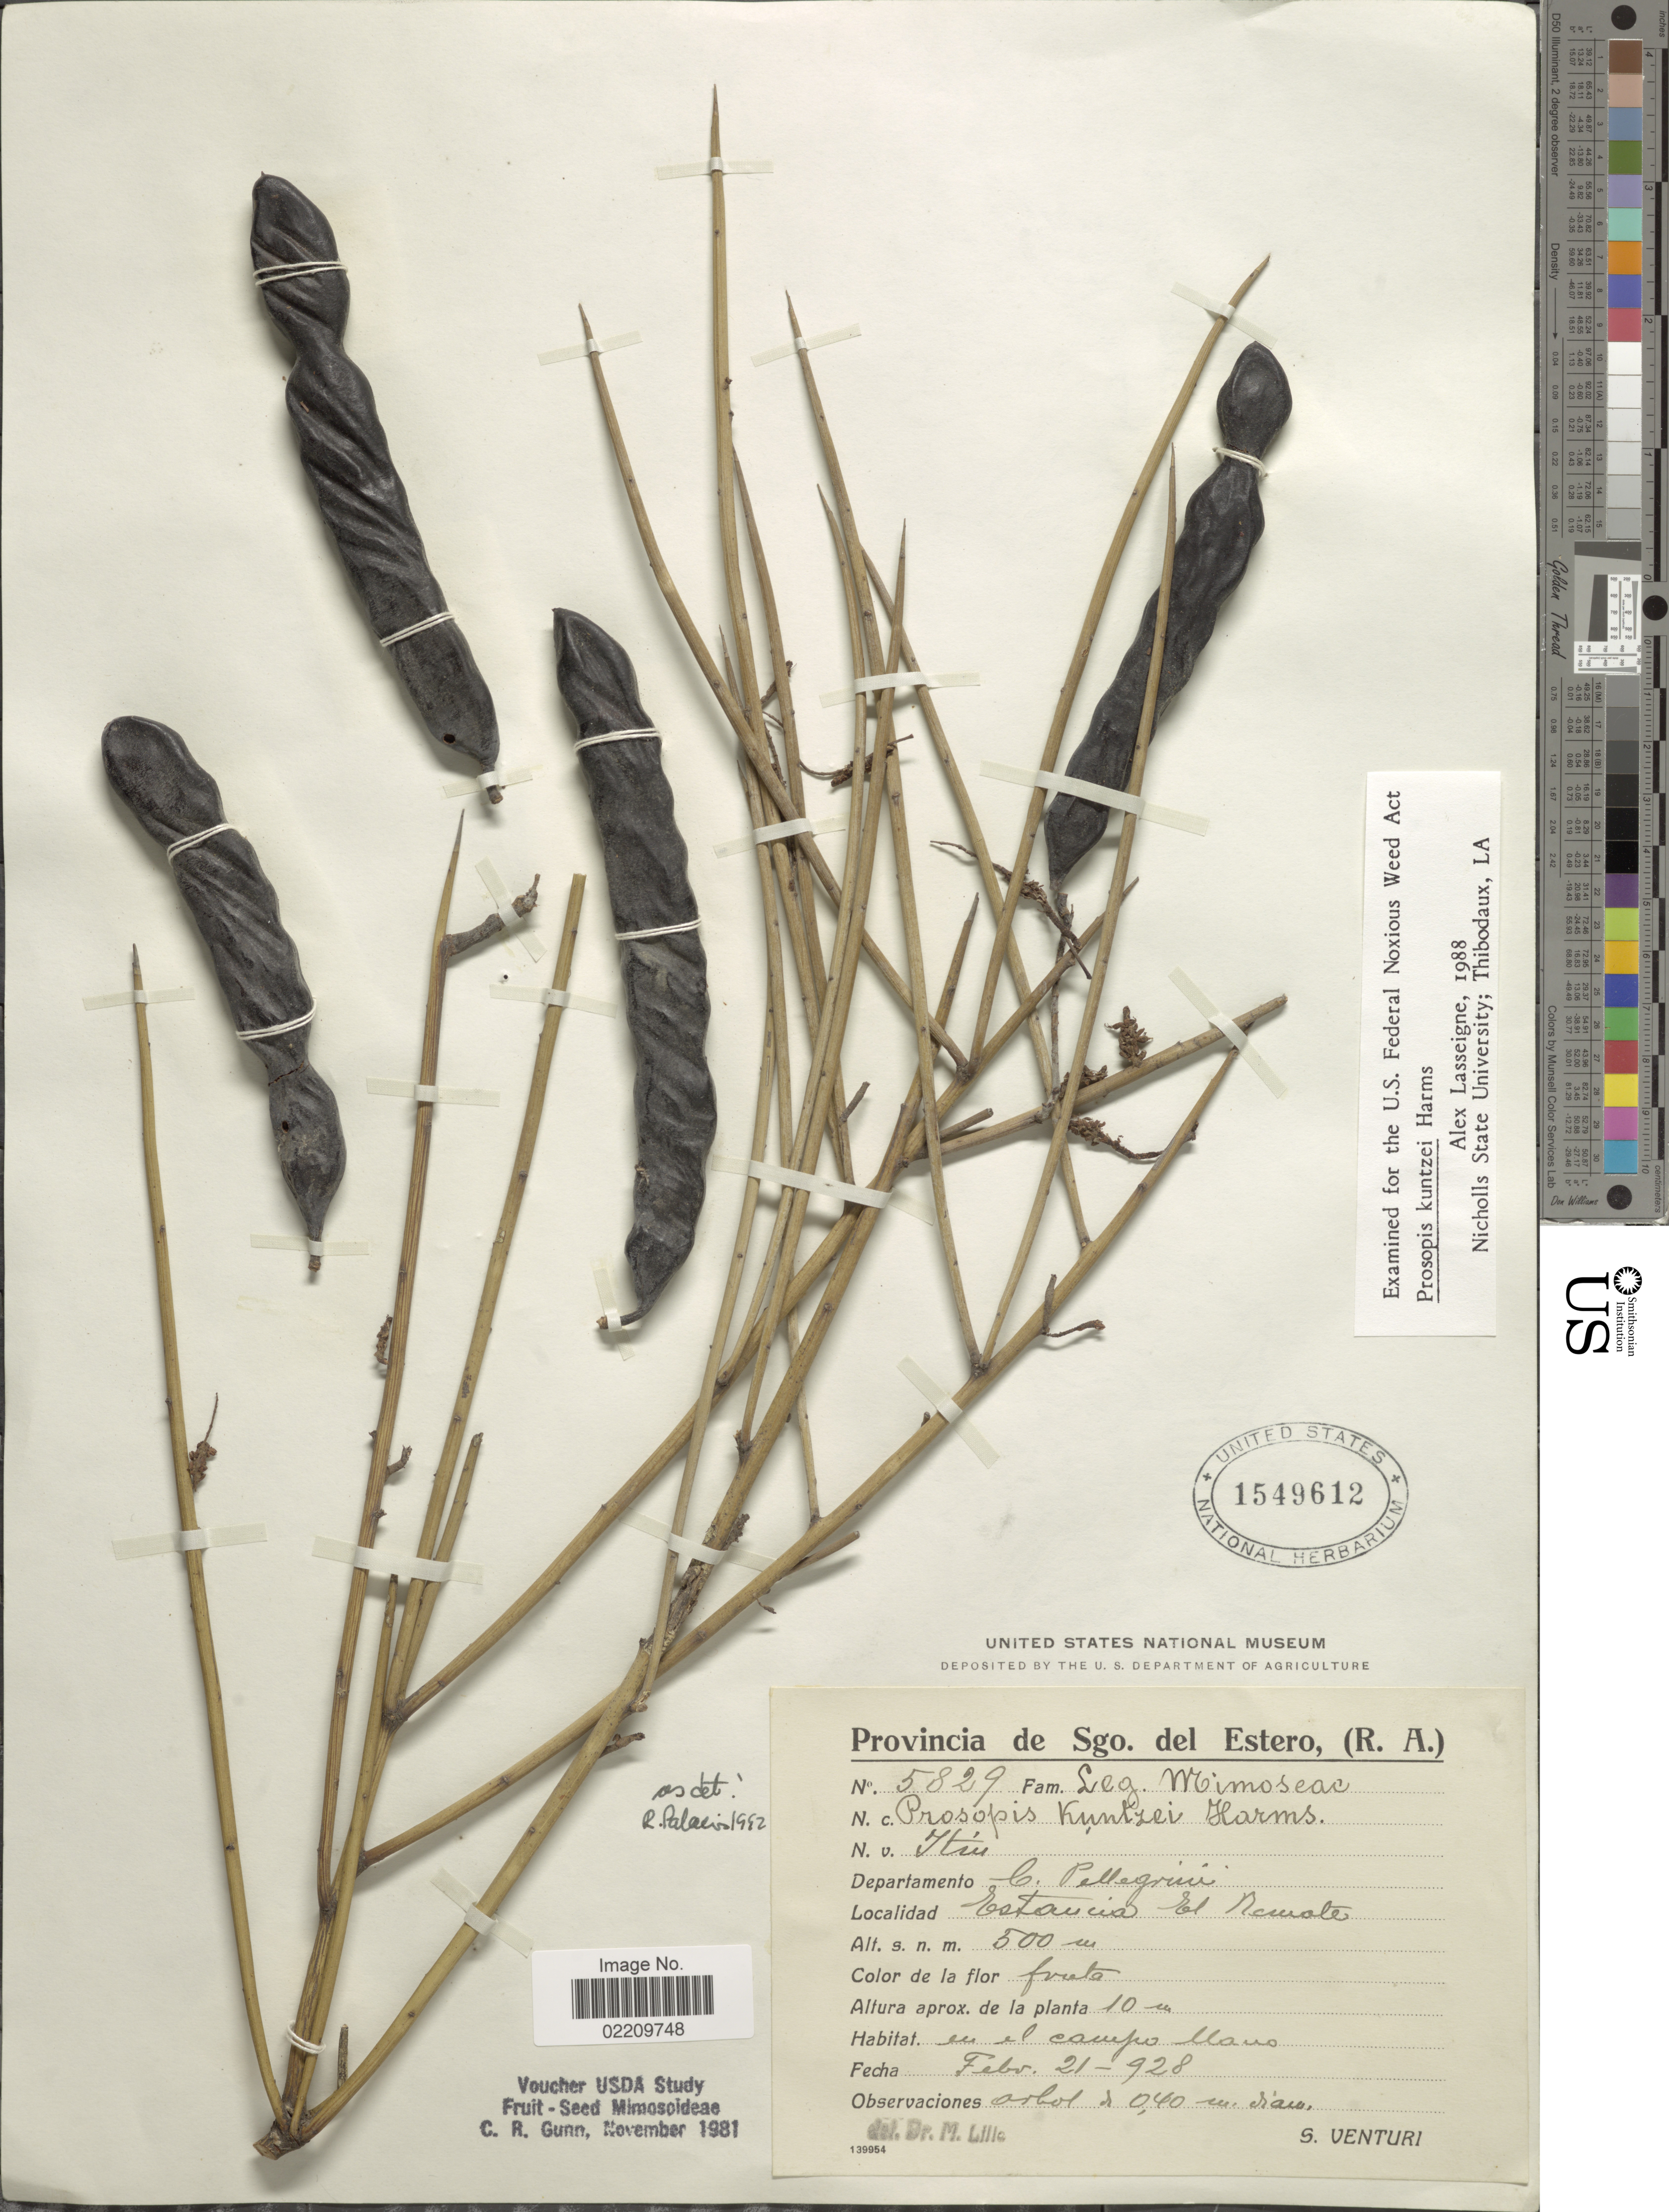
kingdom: Plantae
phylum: Tracheophyta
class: Magnoliopsida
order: Fabales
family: Fabaceae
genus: Neltuma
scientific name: Neltuma kuntzei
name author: (Harms ex Kuntze) C. E. Hughes & G.P. Lewis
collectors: S. Venturi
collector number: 5829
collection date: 1928-02-21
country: Argentina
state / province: Santiago del Estero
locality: Provincia de Sgo. del Estero, (R.A.). Departamento C. Pellegrini. Estancia El Remate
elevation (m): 500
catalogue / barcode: US 1549612